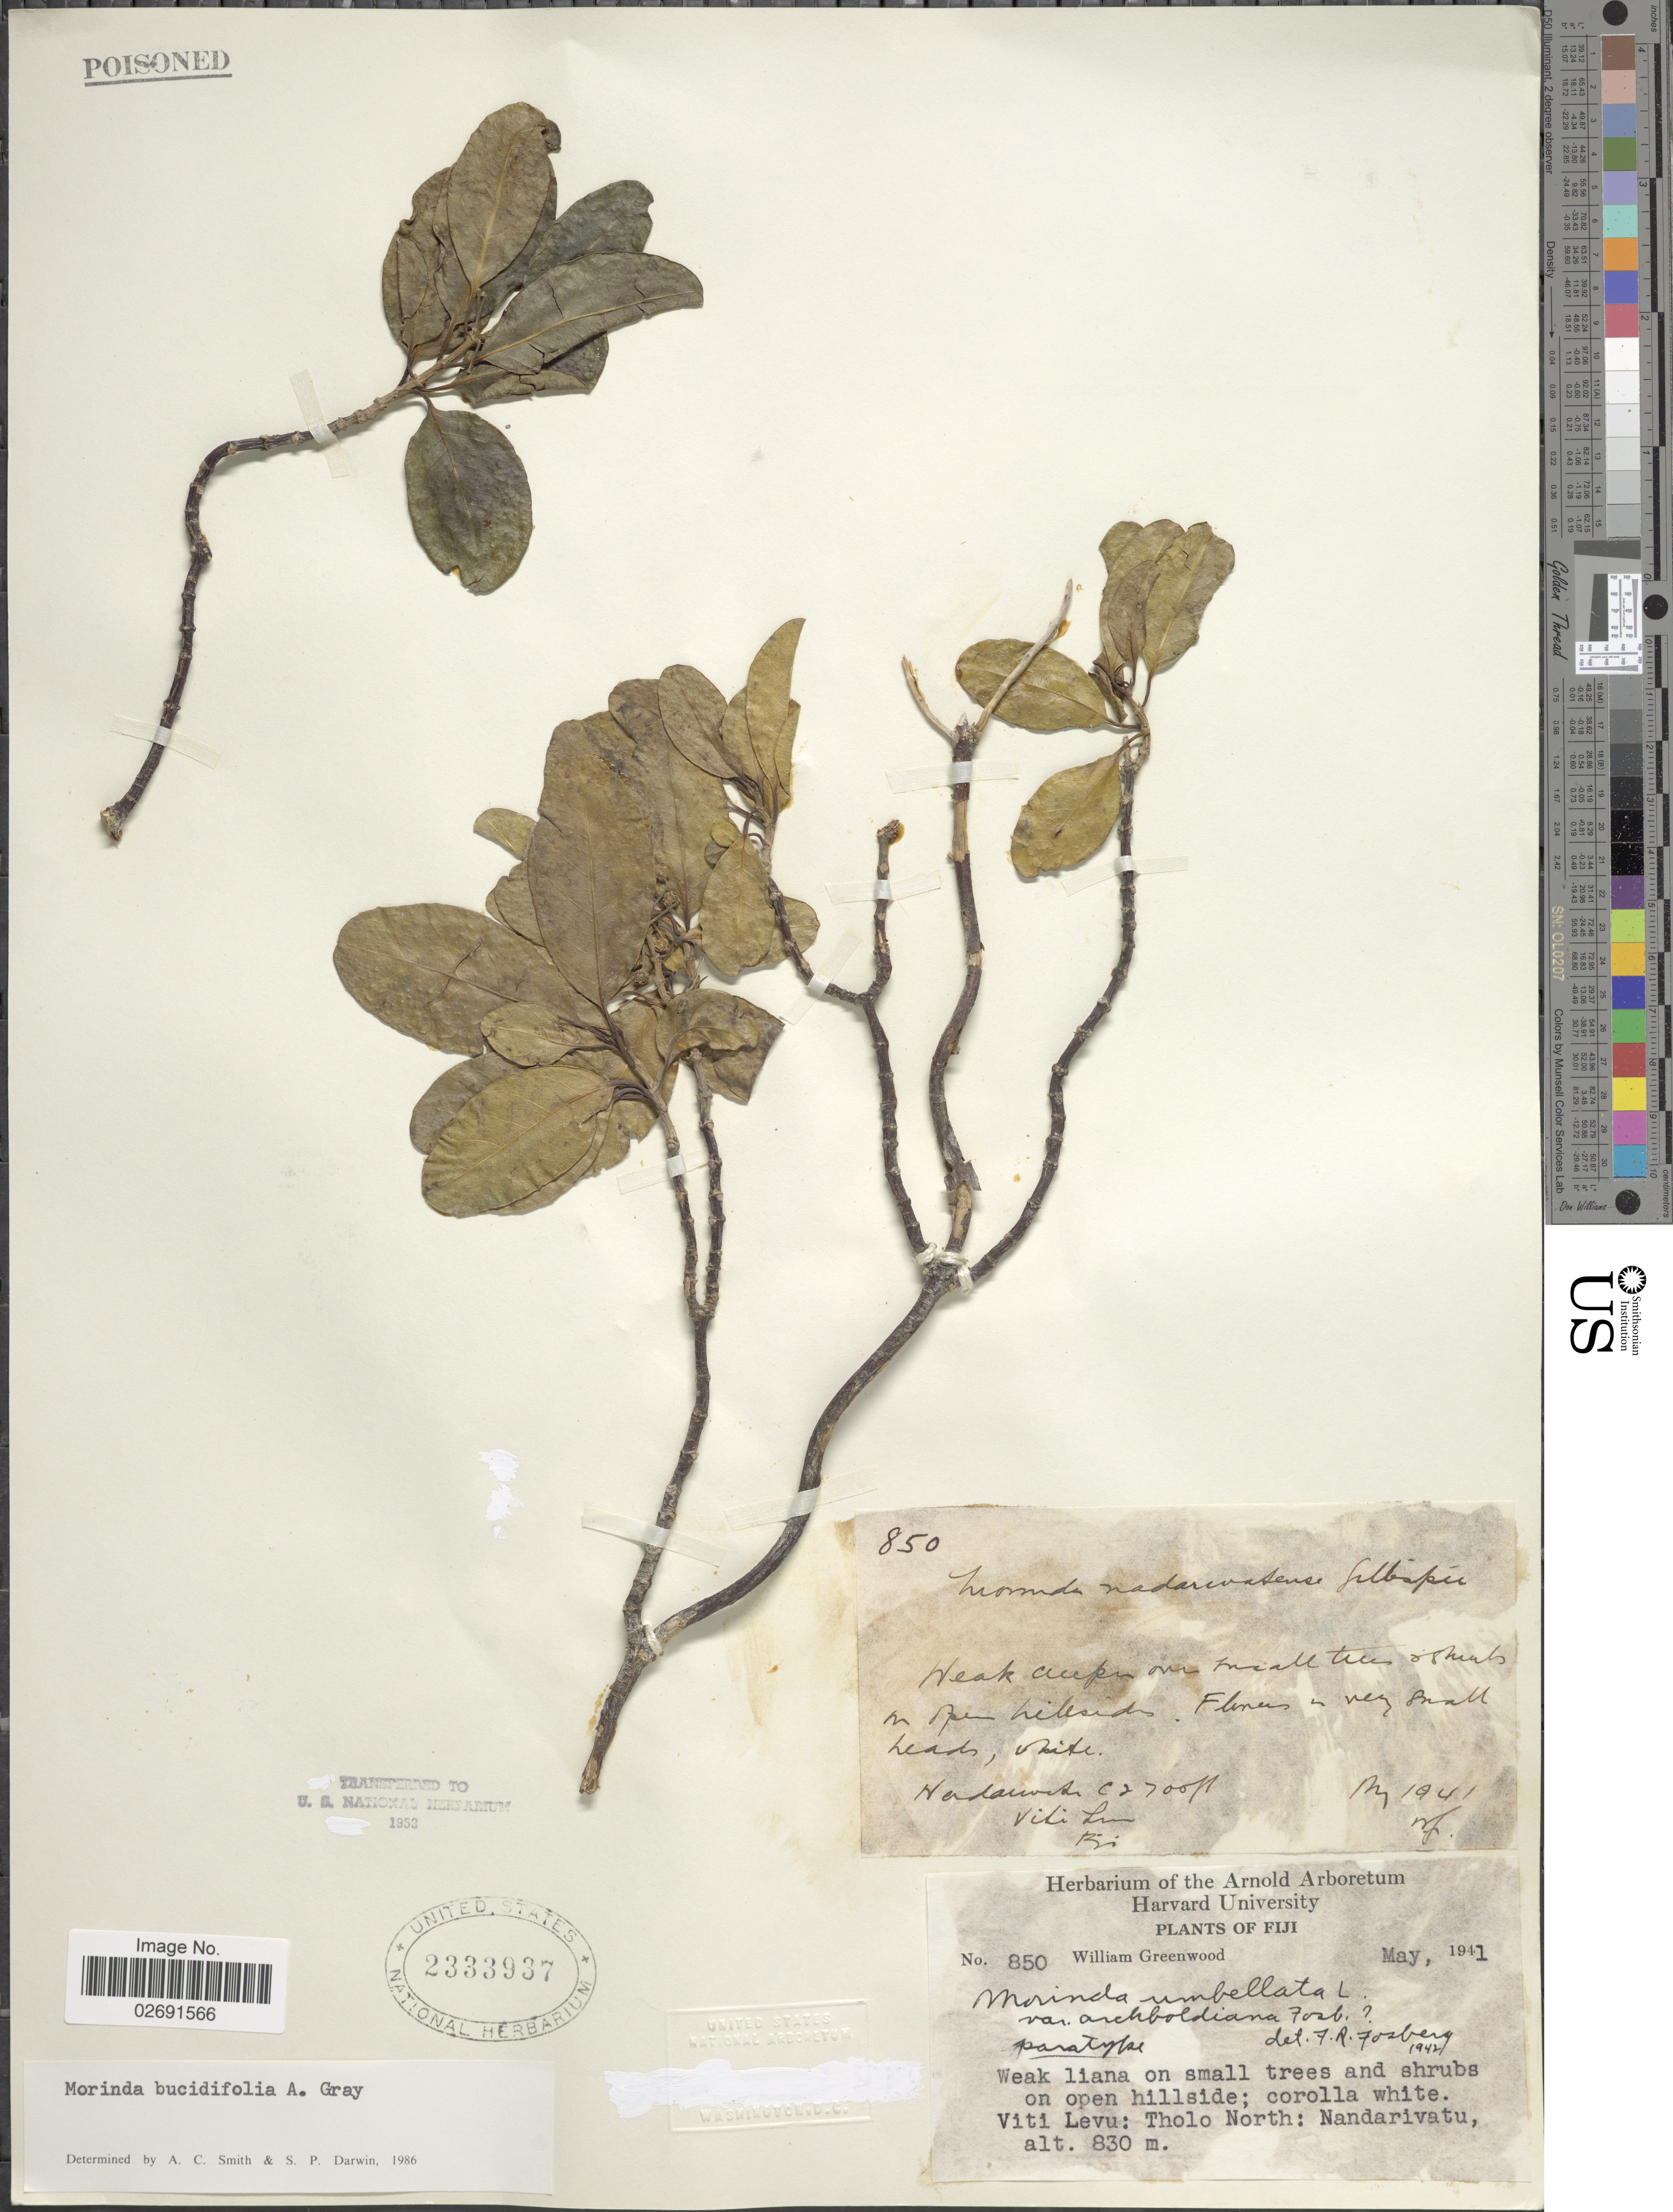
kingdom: Plantae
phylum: Tracheophyta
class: Magnoliopsida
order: Gentianales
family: Rubiaceae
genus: Gynochthodes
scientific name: Gynochthodes bucidifolia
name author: (A. Gray) Razafim. & B. Bremer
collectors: W. Greenwood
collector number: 850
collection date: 1941-05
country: Fiji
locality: On open hillside, Viti Levu: Tholo Nort: Nandarivatu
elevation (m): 830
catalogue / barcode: US 2333937